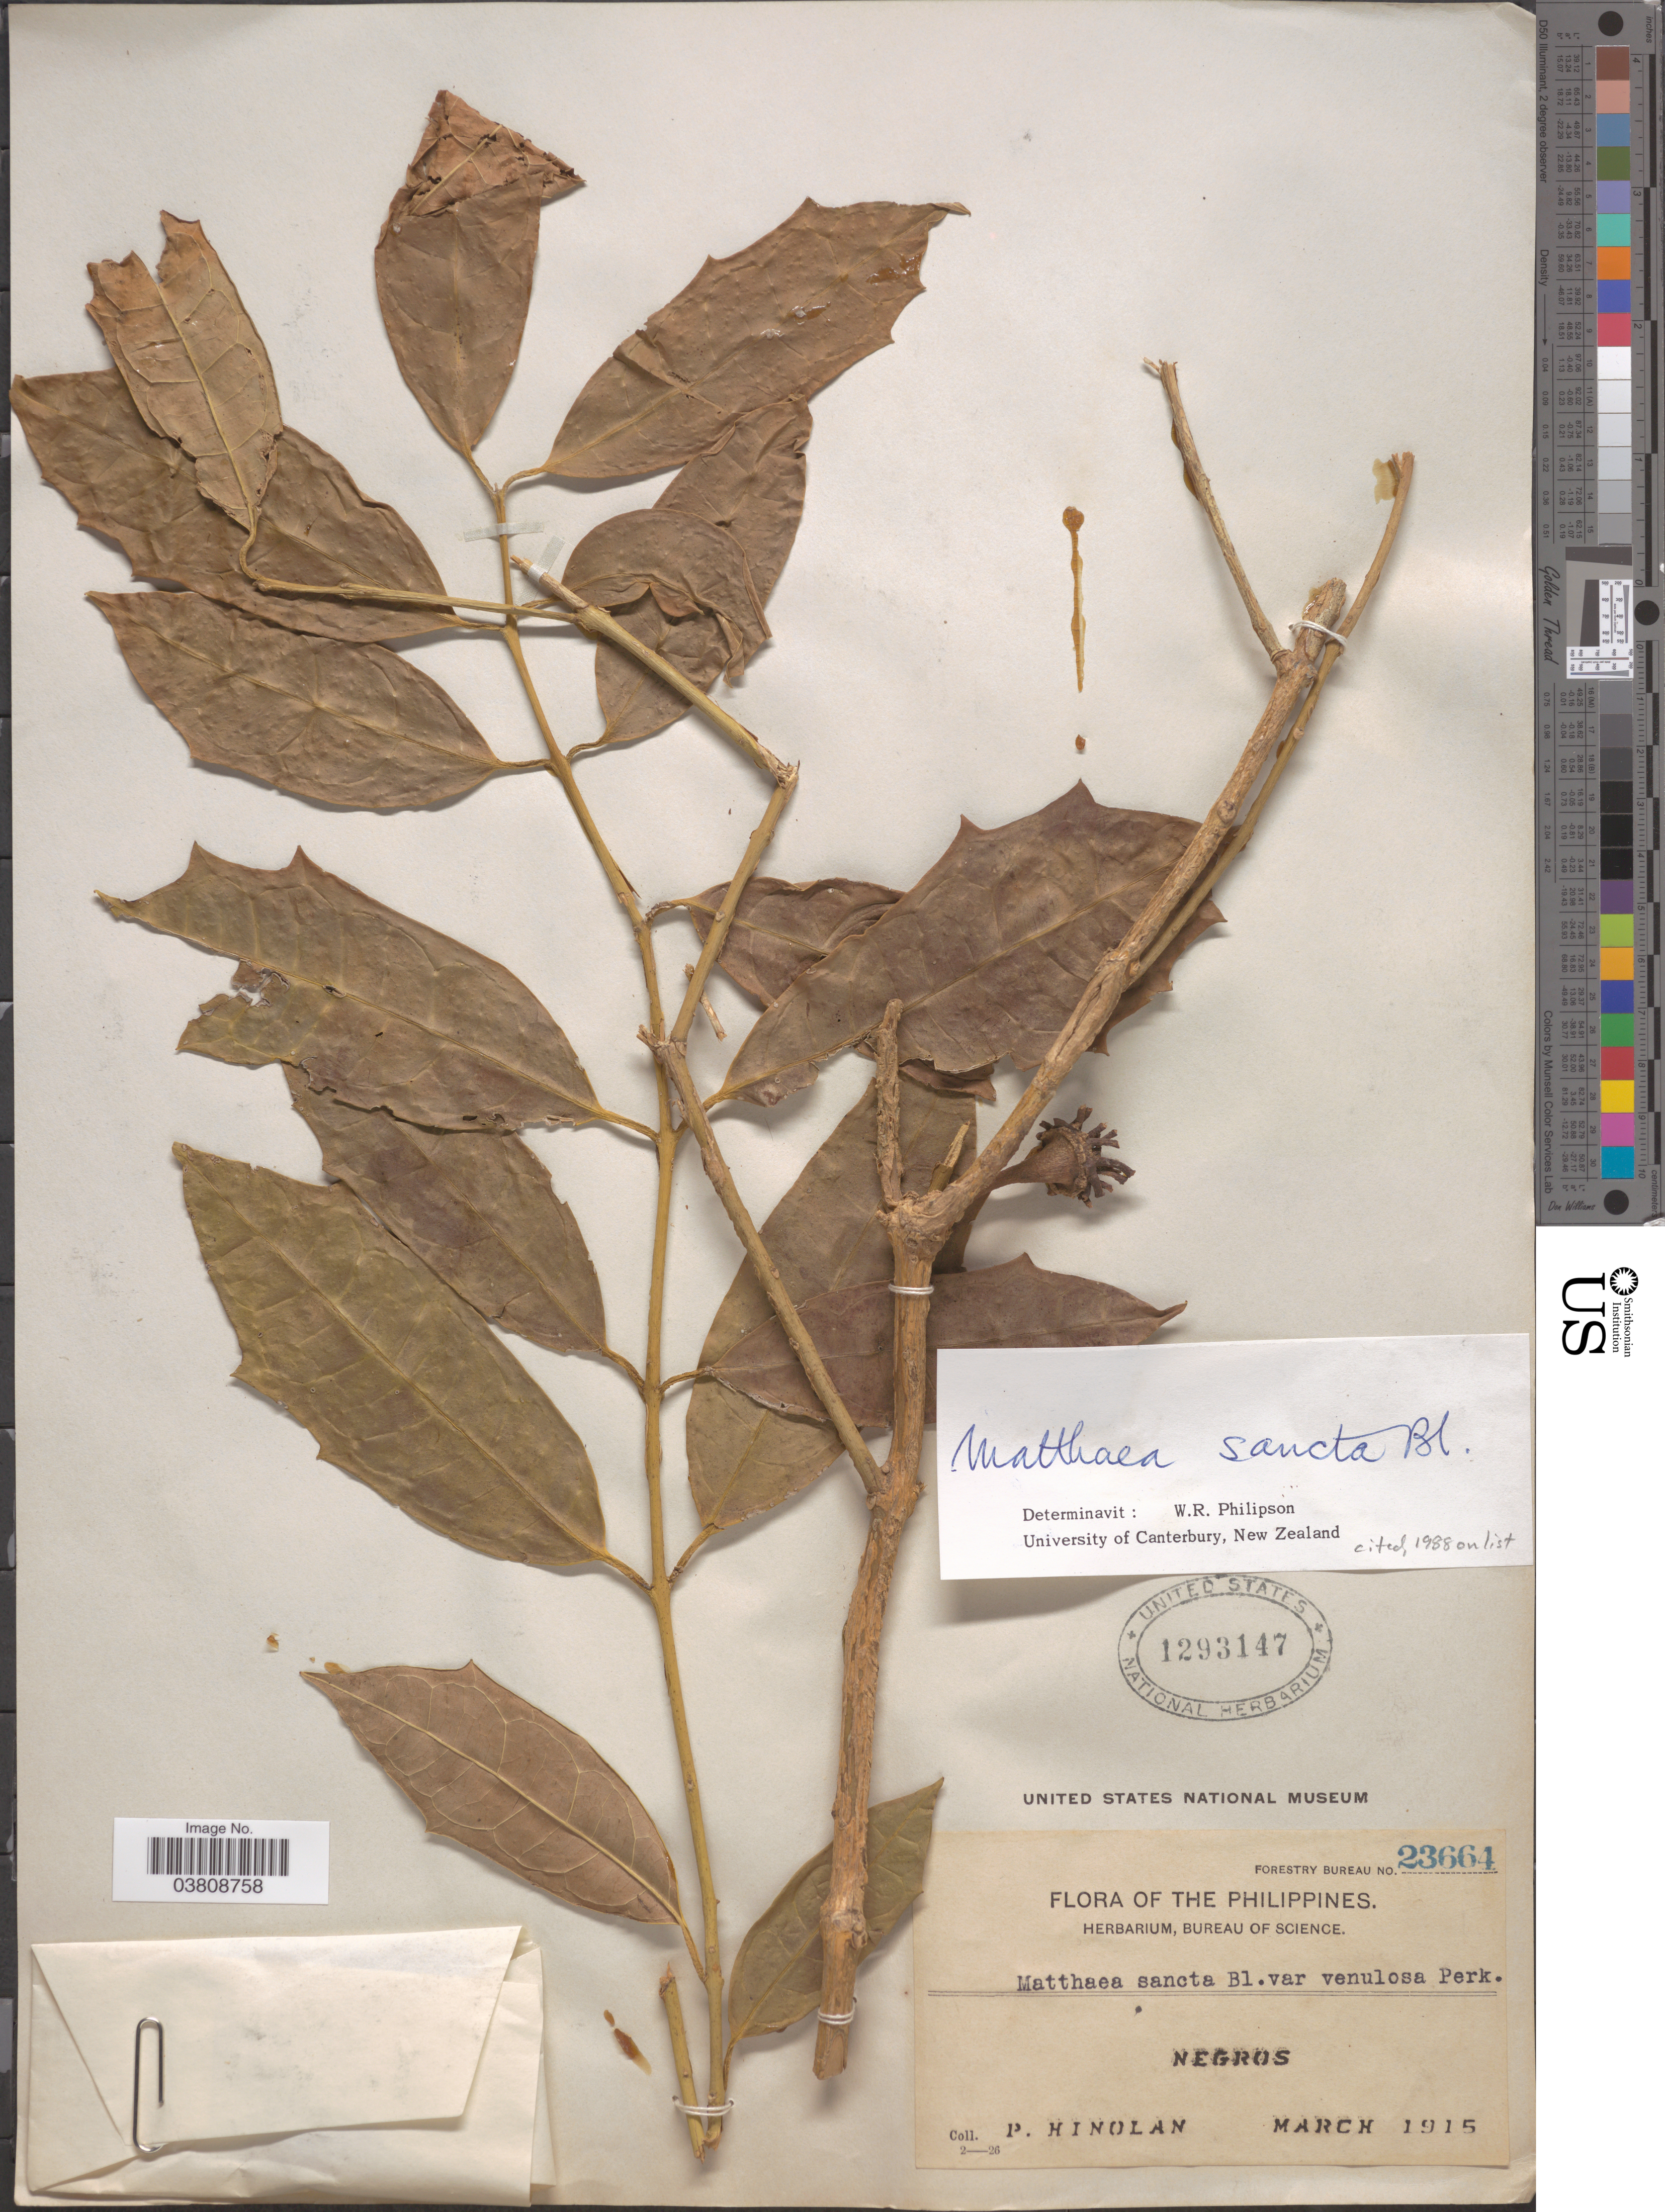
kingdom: Plantae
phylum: Tracheophyta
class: Magnoliopsida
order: Laurales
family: Monimiaceae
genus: Matthaea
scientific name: Matthaea sancta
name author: Blume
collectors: P. Hinolan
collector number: Forestry Bureau 23664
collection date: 1915-03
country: Philippines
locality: Negros.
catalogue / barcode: US 1293147